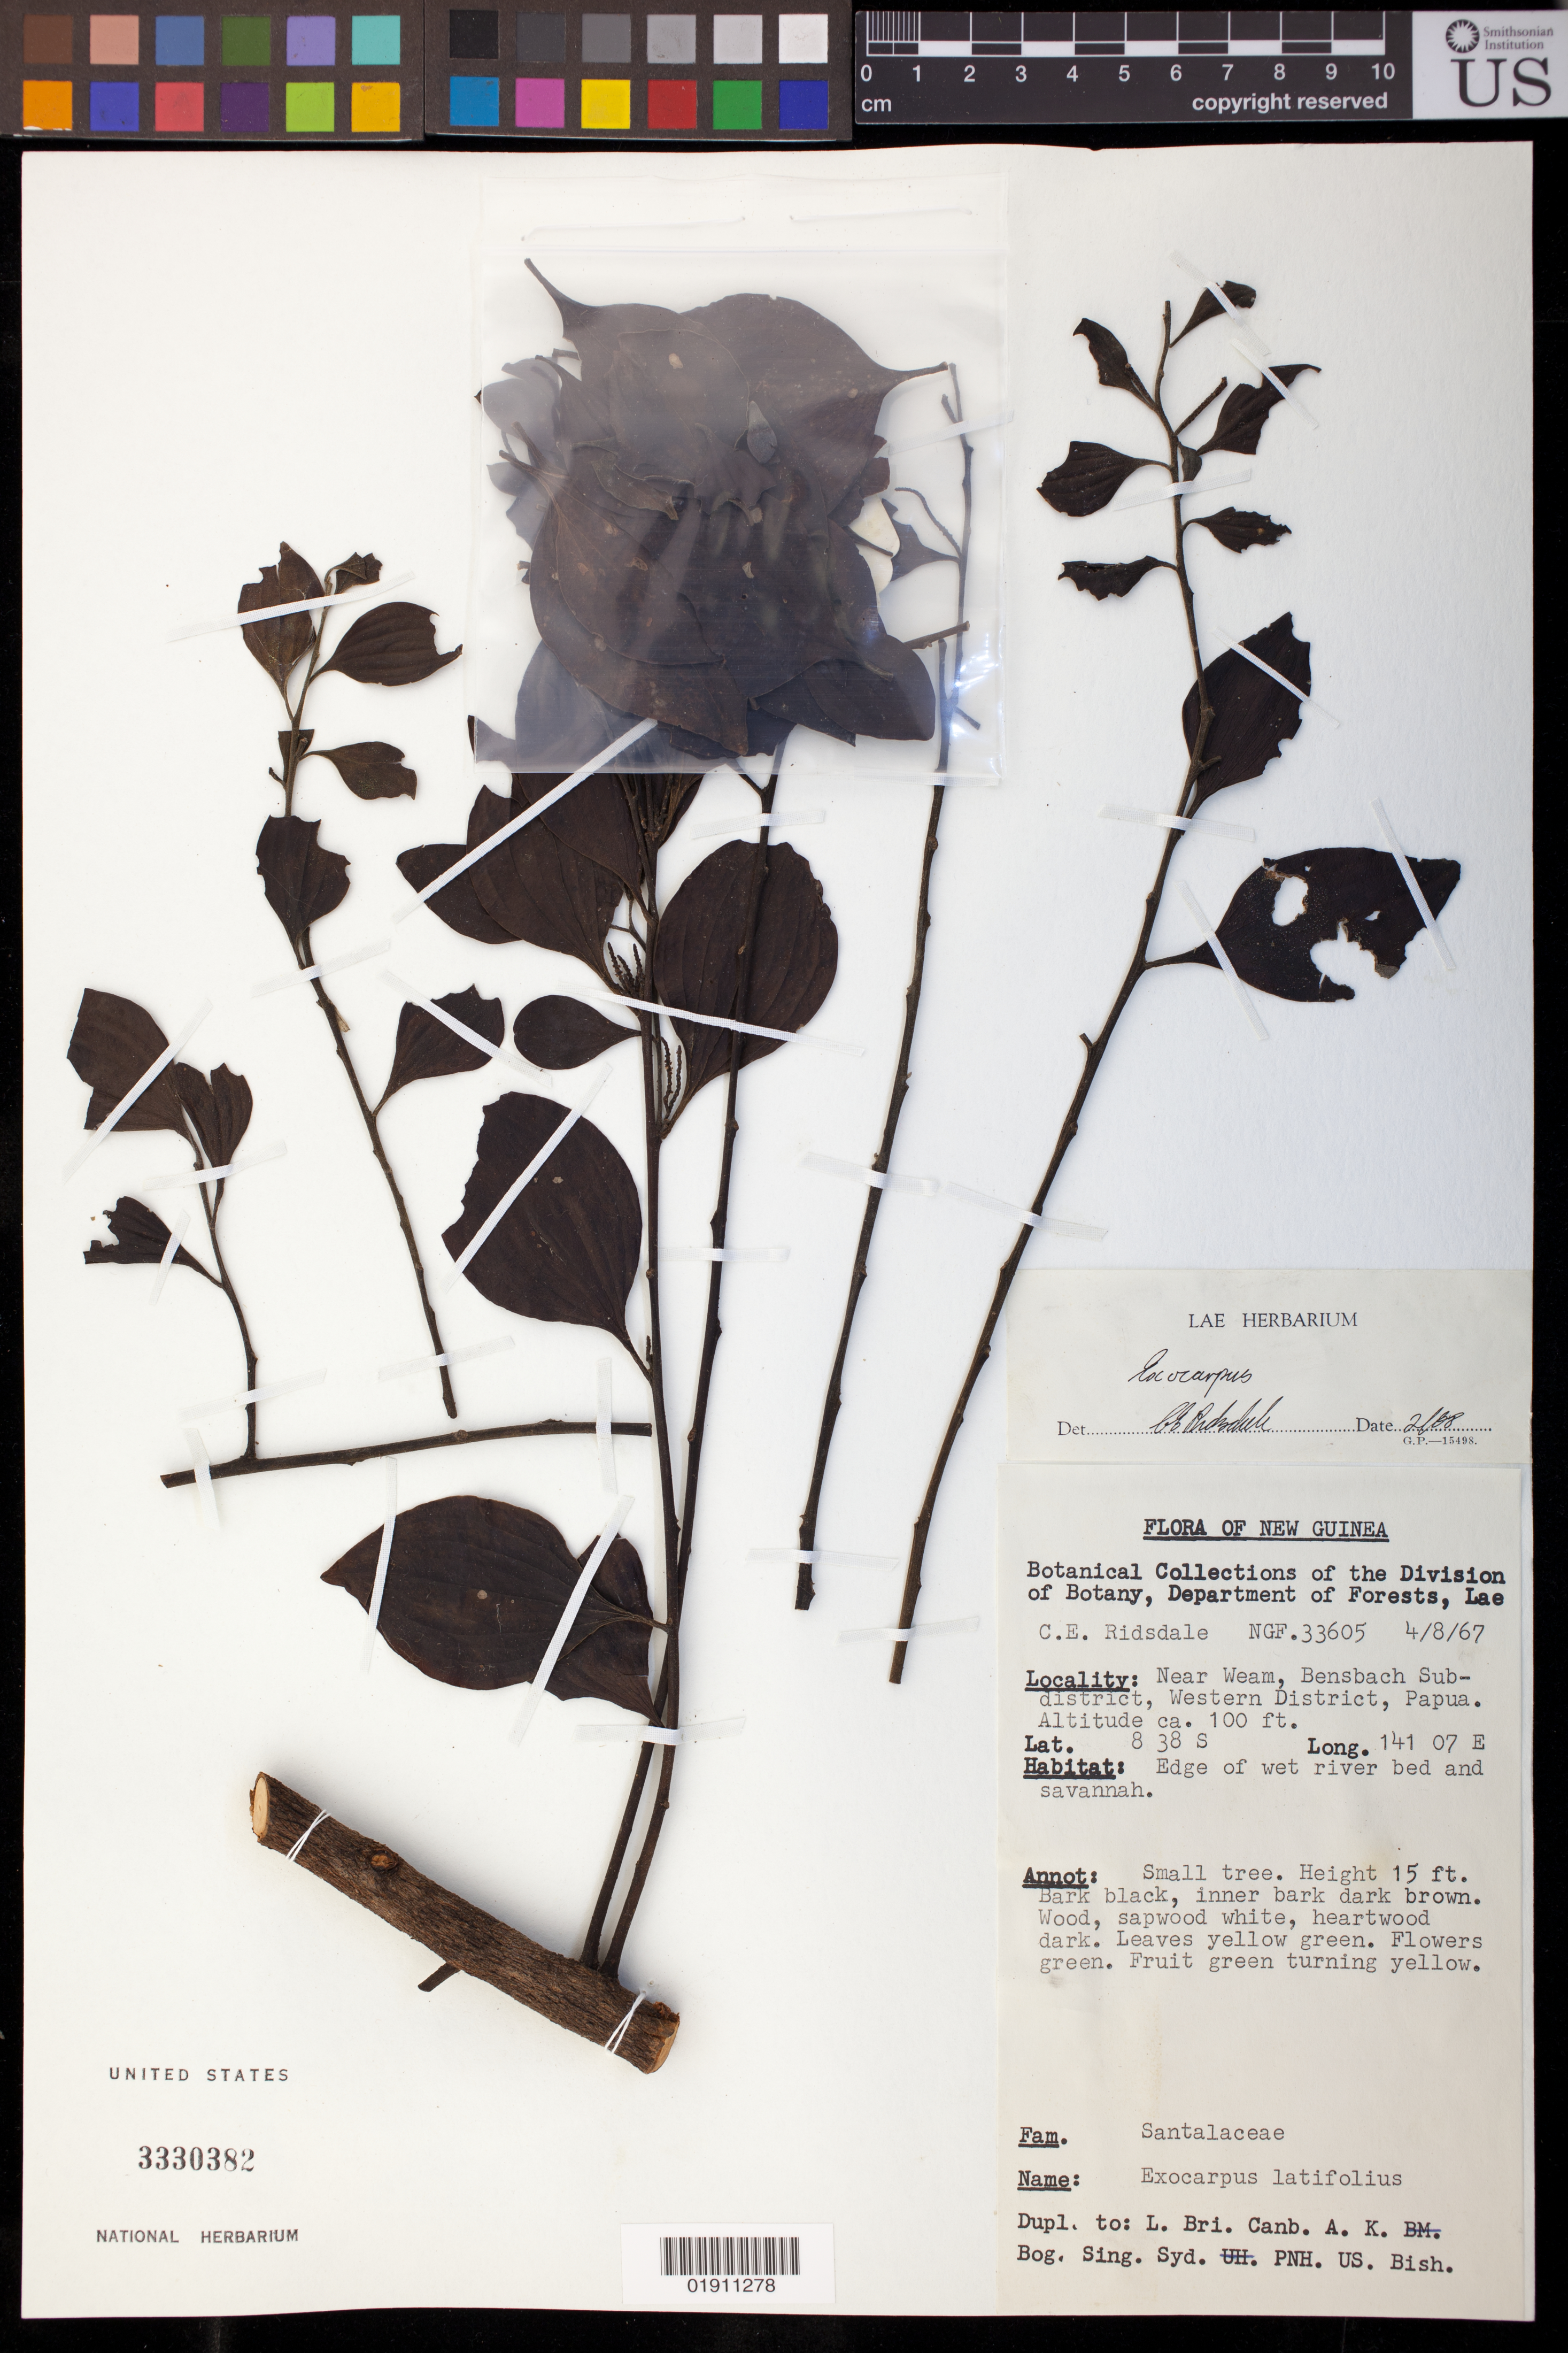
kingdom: Plantae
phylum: Tracheophyta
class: Magnoliopsida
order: Santalales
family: Santalaceae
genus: Exocarpos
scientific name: Exocarpos latifolius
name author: R. Br.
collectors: C. E. Ridsdale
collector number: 33605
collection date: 1967-04-08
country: Papua New Guinea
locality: Near Weam, Bensbach Subdistrict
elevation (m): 30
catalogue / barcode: US 3330382